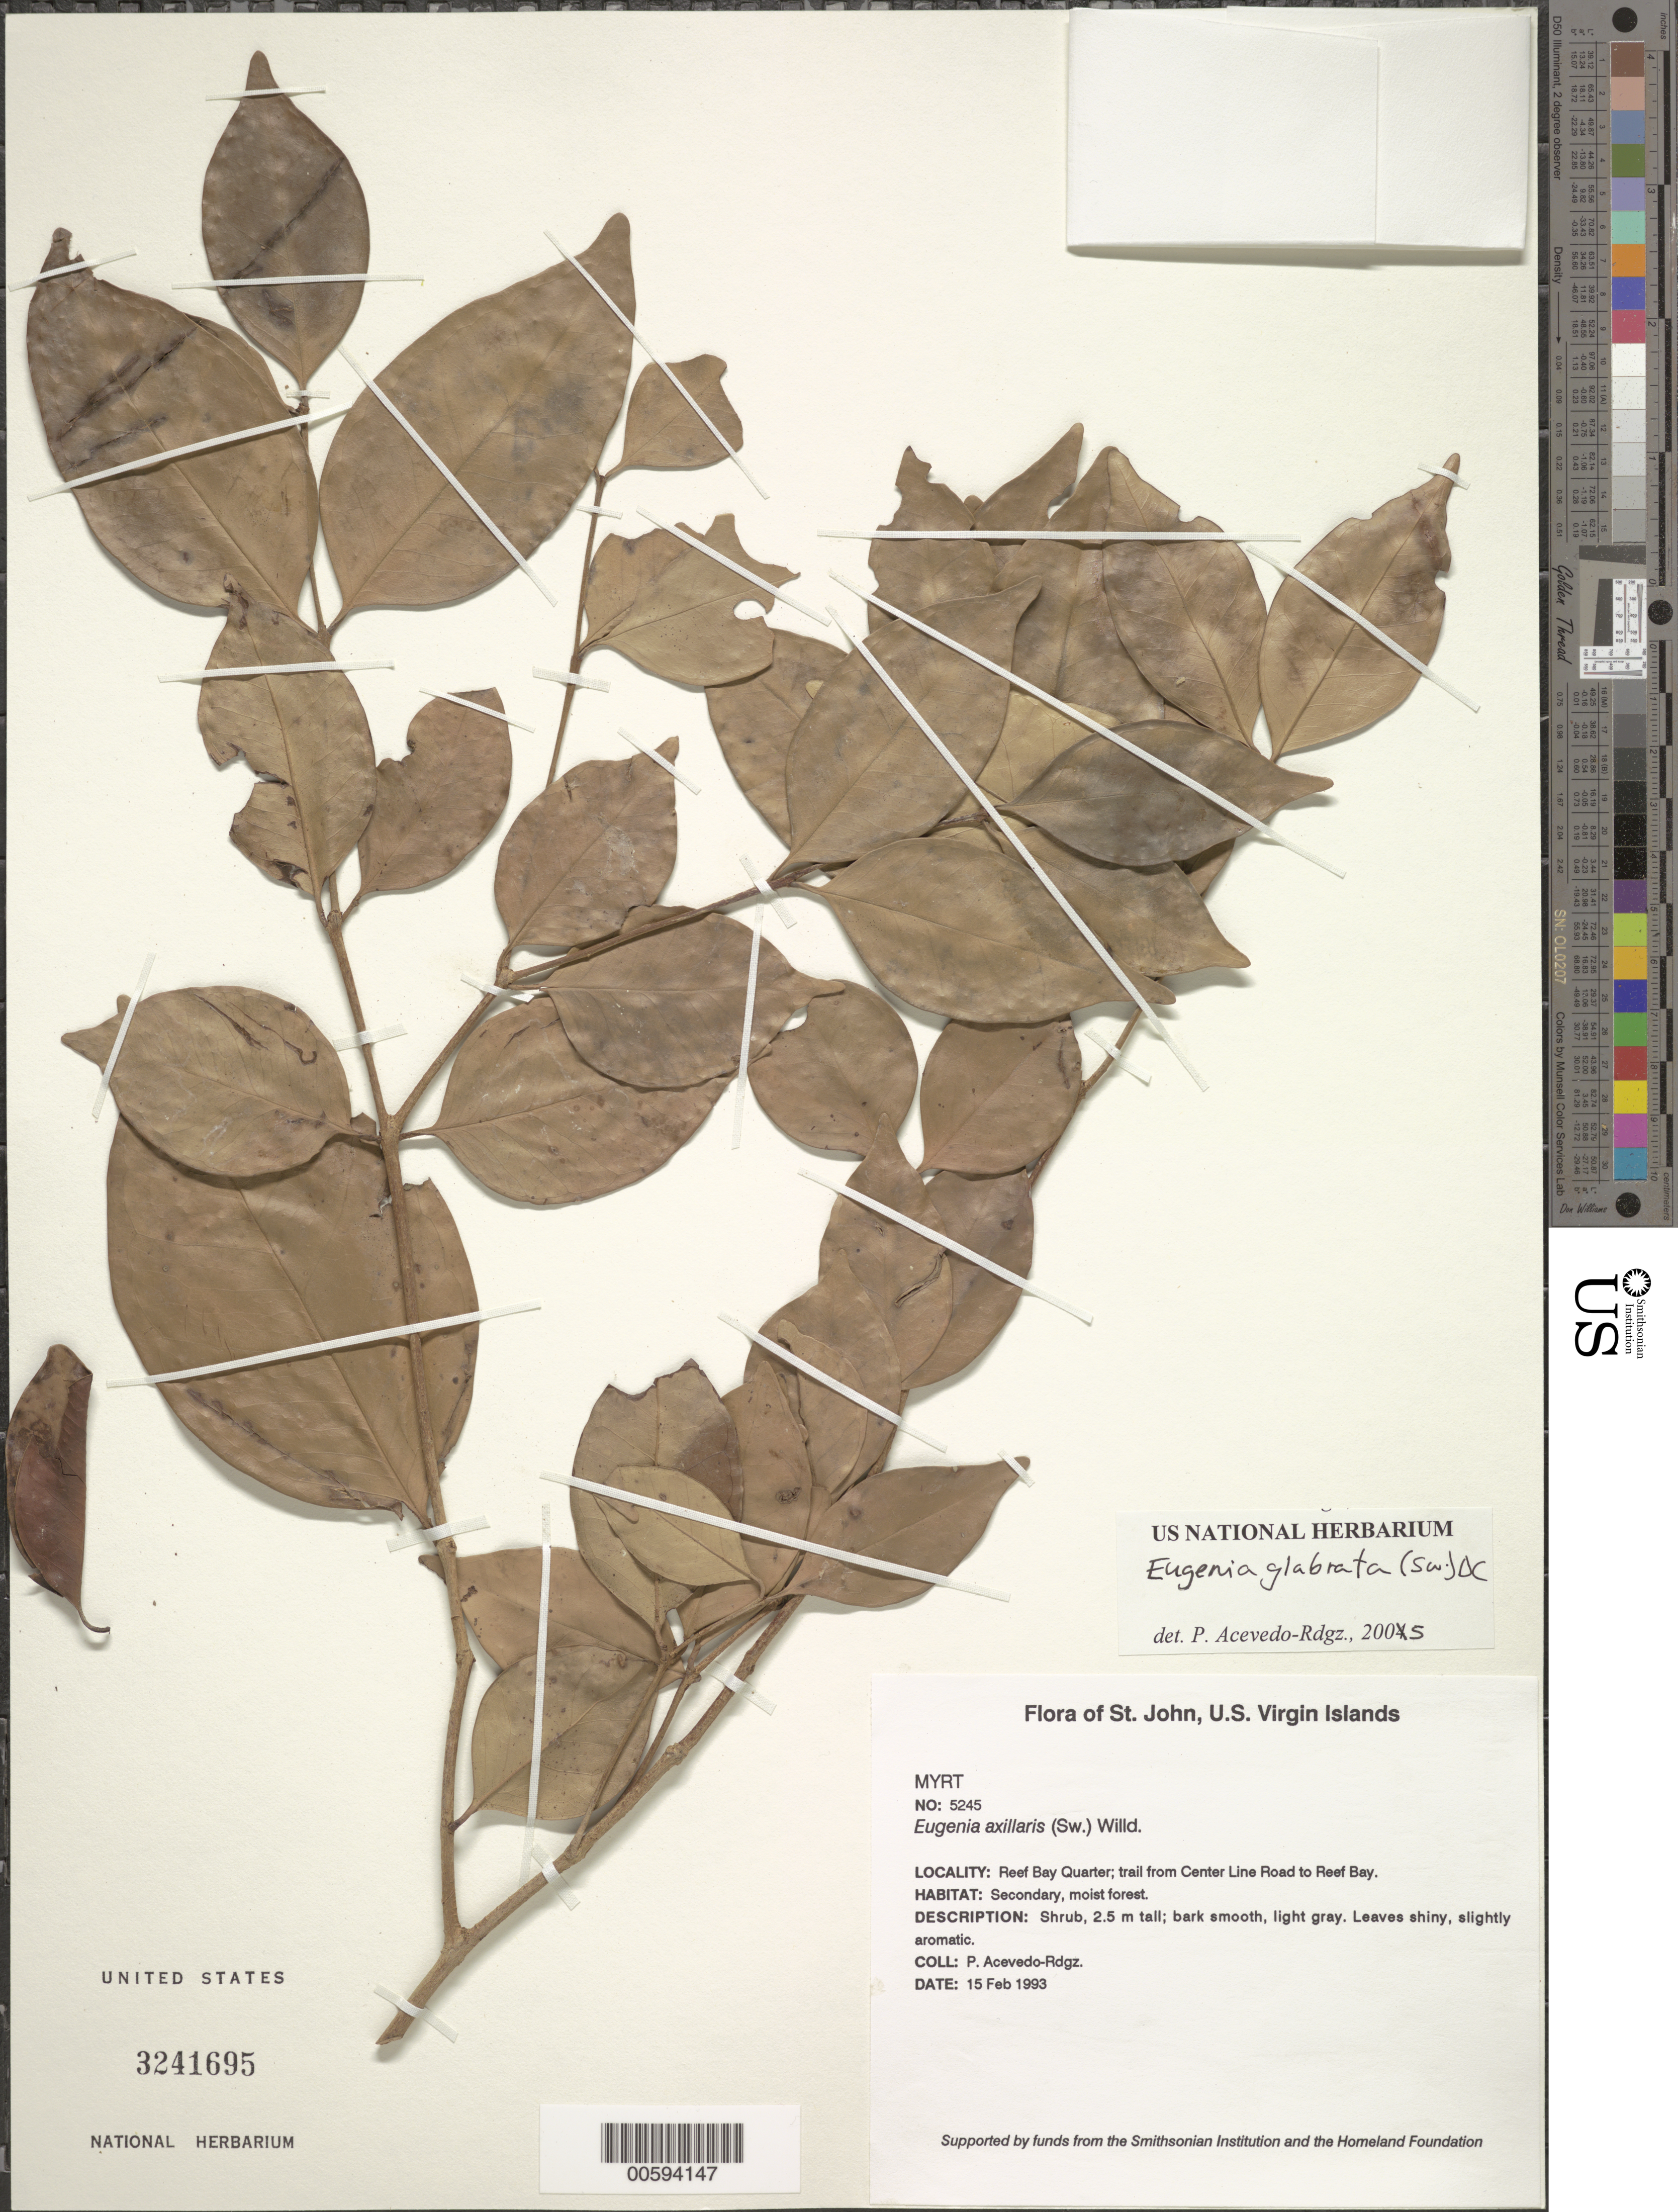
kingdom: Plantae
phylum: Tracheophyta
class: Magnoliopsida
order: Myrtales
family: Myrtaceae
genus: Eugenia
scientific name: Eugenia glabrata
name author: (Sw.) DC.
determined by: Acevedo-Rodríguez, P., (BOT), Smithsonian Institution - National Museum of Natural History (UNITED STATES)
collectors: P. Acevedo-Rodr.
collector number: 5245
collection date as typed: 15 Feb 1993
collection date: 1993-02-15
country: U.S. Virgin Islands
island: St. John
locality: Reef Bay Quarter; trail from Center Line Road to Reef Bay.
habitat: Secondary, moist forest.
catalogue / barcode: US 3241695